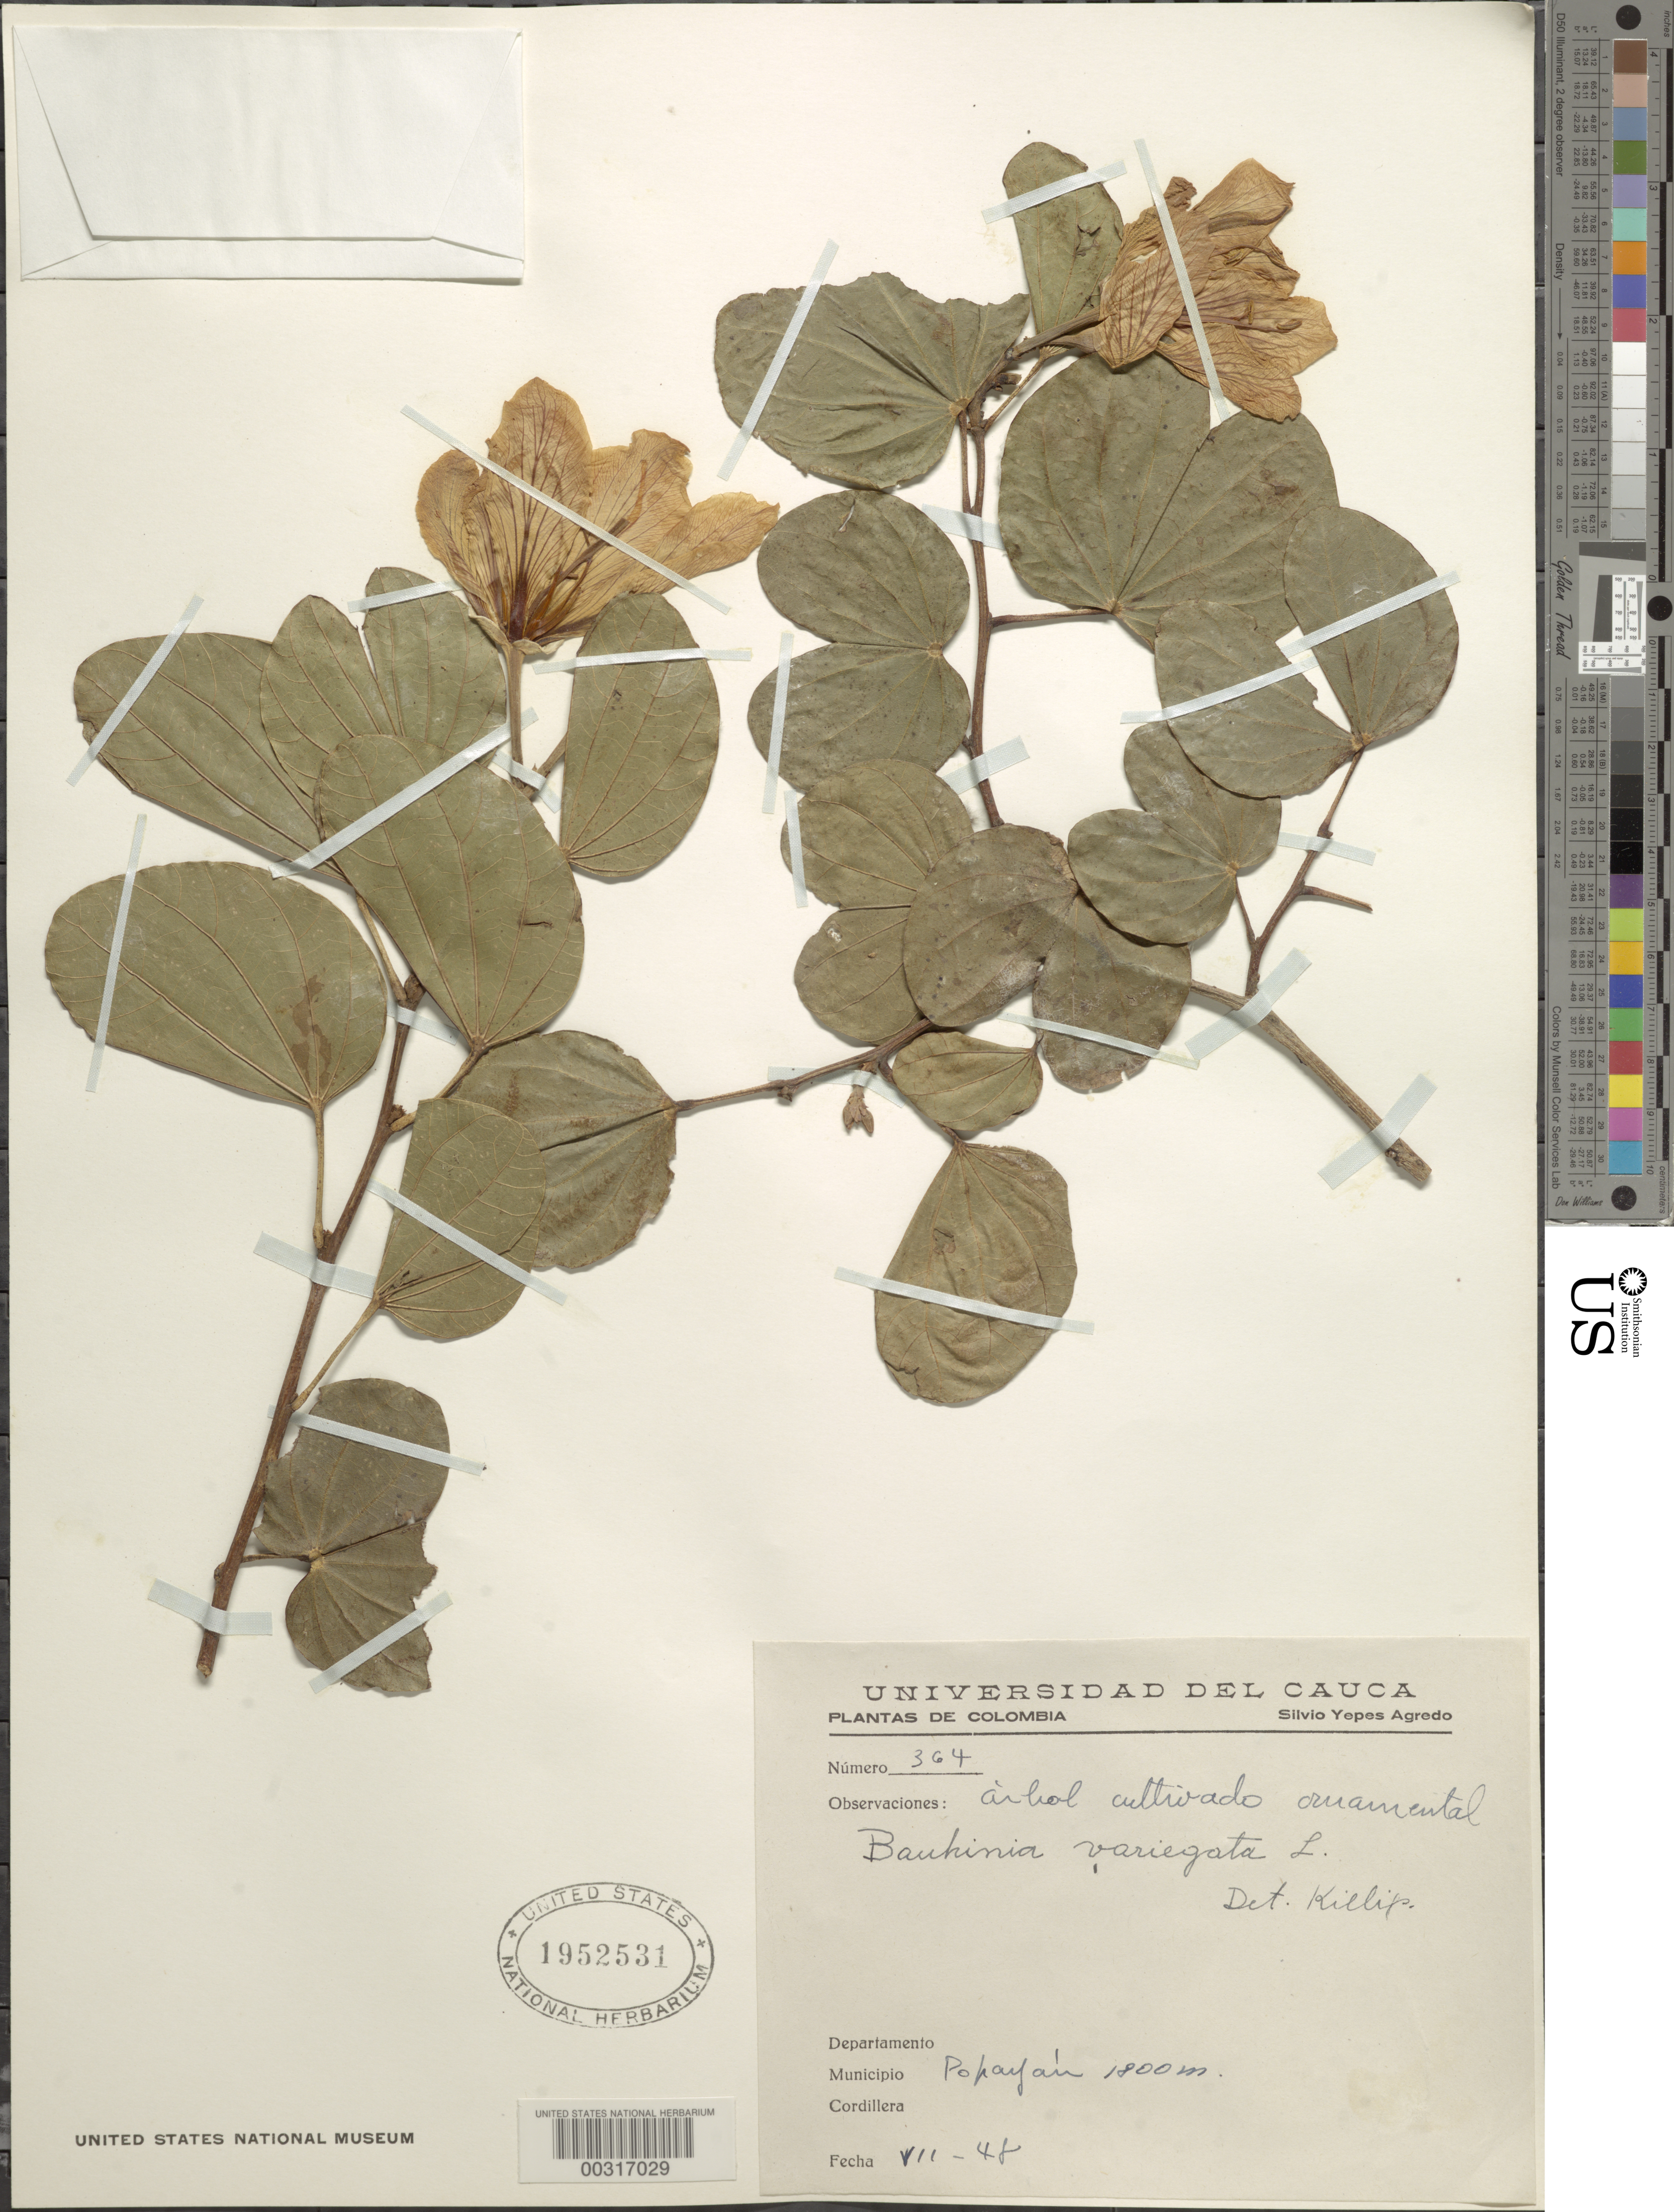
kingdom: Plantae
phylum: Tracheophyta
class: Magnoliopsida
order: Fabales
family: Fabaceae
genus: Bauhinia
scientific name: Bauhinia variegata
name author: L.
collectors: S. Y. Agredo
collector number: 364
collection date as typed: Jul 1948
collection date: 1948-07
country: Colombia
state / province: Cauca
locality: Popayan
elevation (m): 1800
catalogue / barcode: US 1952531